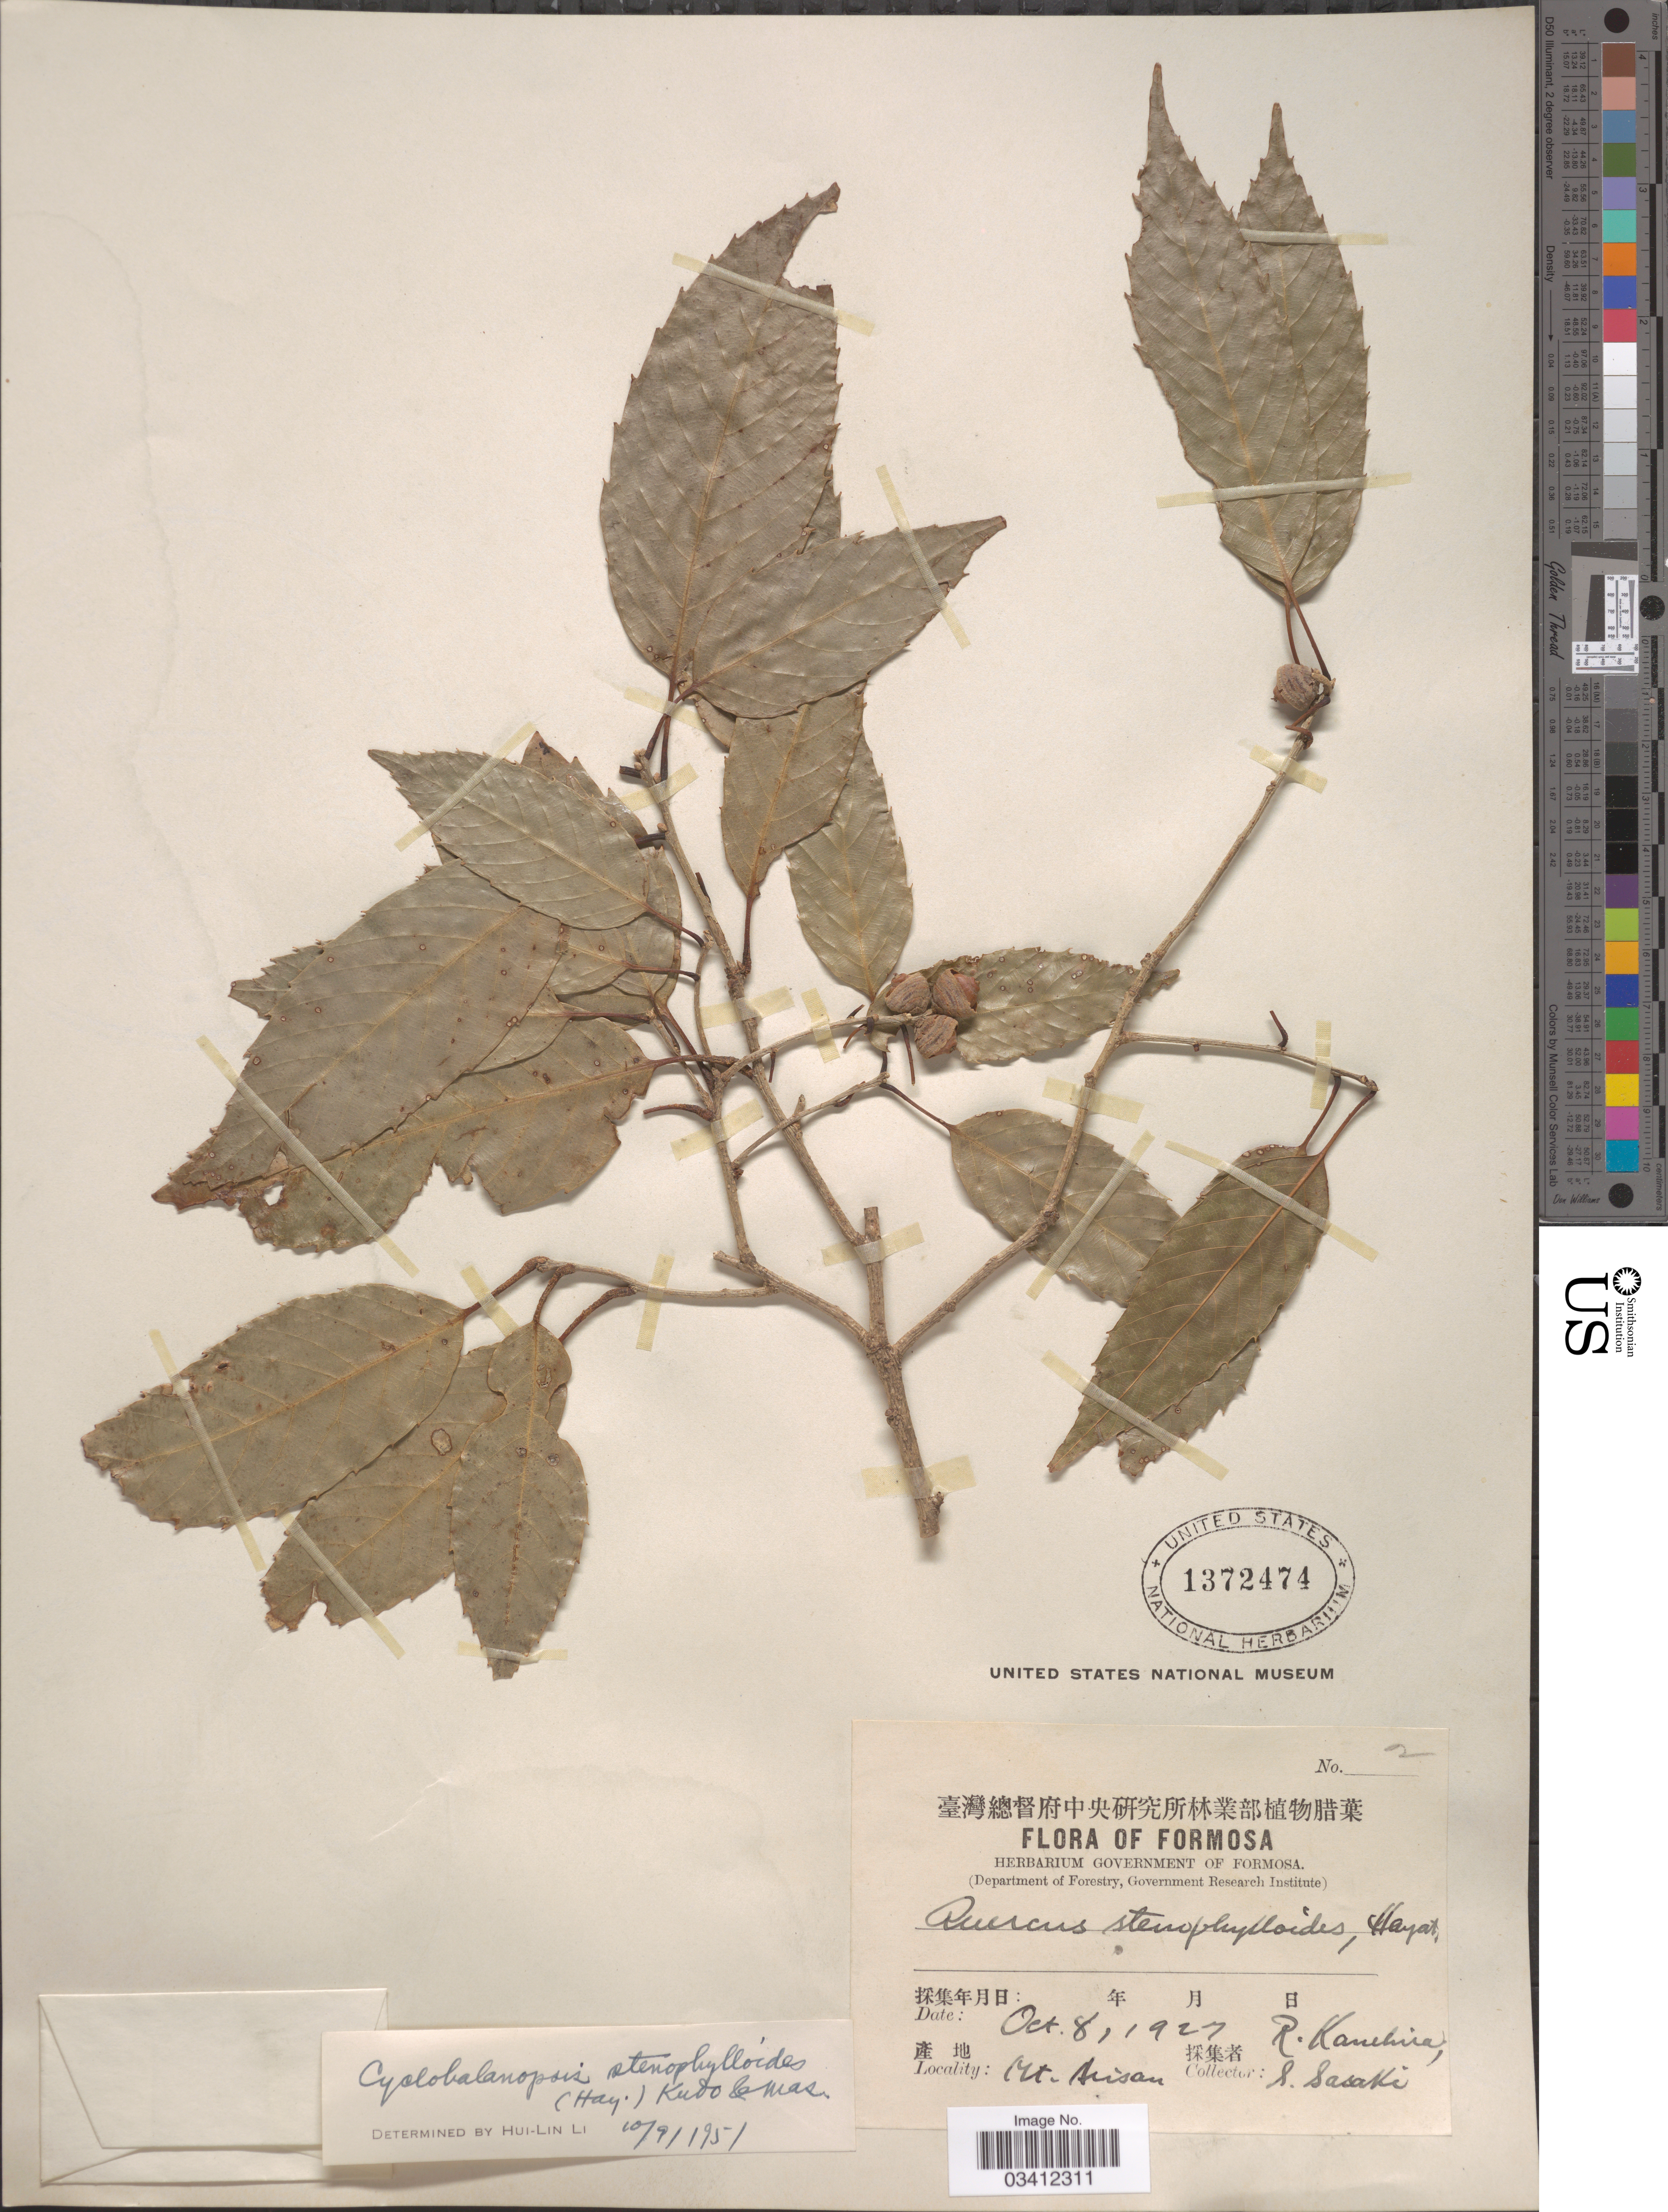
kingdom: Plantae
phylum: Tracheophyta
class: Magnoliopsida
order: Fagales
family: Fagaceae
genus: Quercus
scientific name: Quercus stenophylloides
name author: Hayata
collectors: R. Kanehira & S. Sasaki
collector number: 2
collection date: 1927-10-08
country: Taiwan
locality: Formosa. Mt. Arisan.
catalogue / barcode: US 1372474